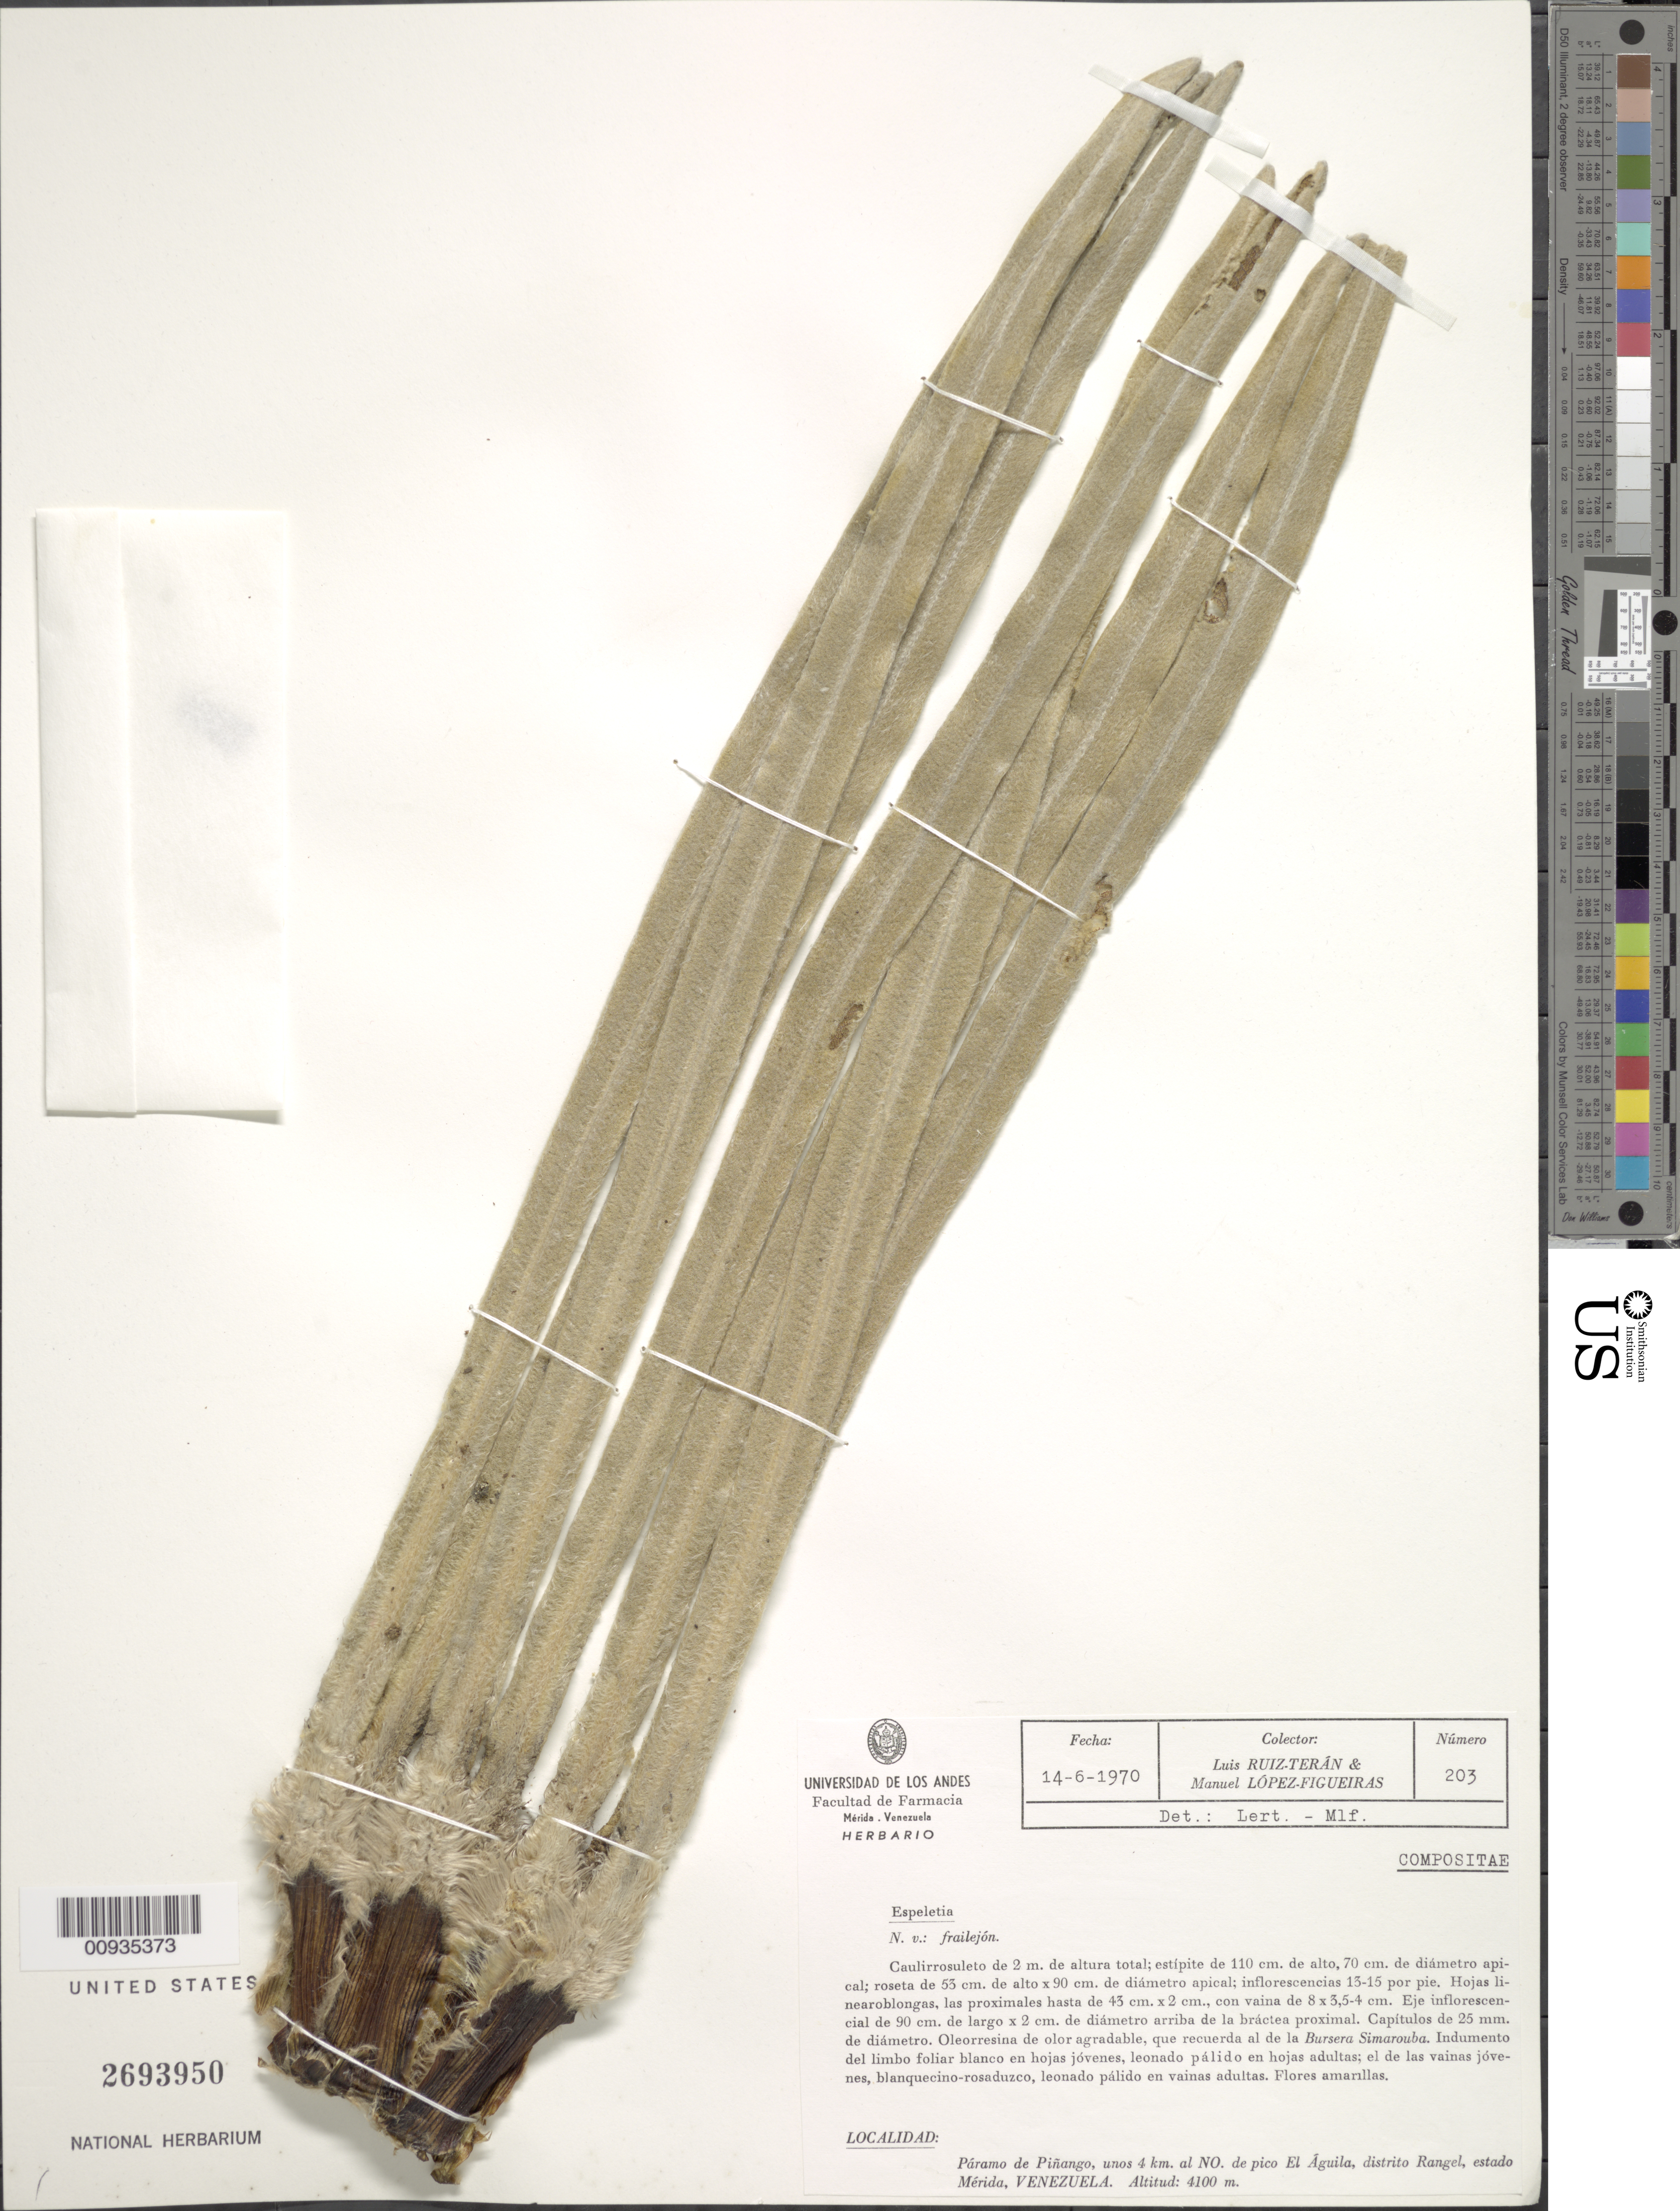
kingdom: Plantae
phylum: Tracheophyta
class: Magnoliopsida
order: Asterales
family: Asteraceae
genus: Coespeletia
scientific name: Coespeletia spicata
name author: (Sch. Bip. ex Wedd.) Cuatrec.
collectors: L. Teran & M. López Figueiras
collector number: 203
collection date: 1970-06-14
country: Venezuela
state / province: Mérida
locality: Paramo de Pinango, unos 4 km. al NO. de pico El Aguila, distrito Rangel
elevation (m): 4100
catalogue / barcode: US 2693950